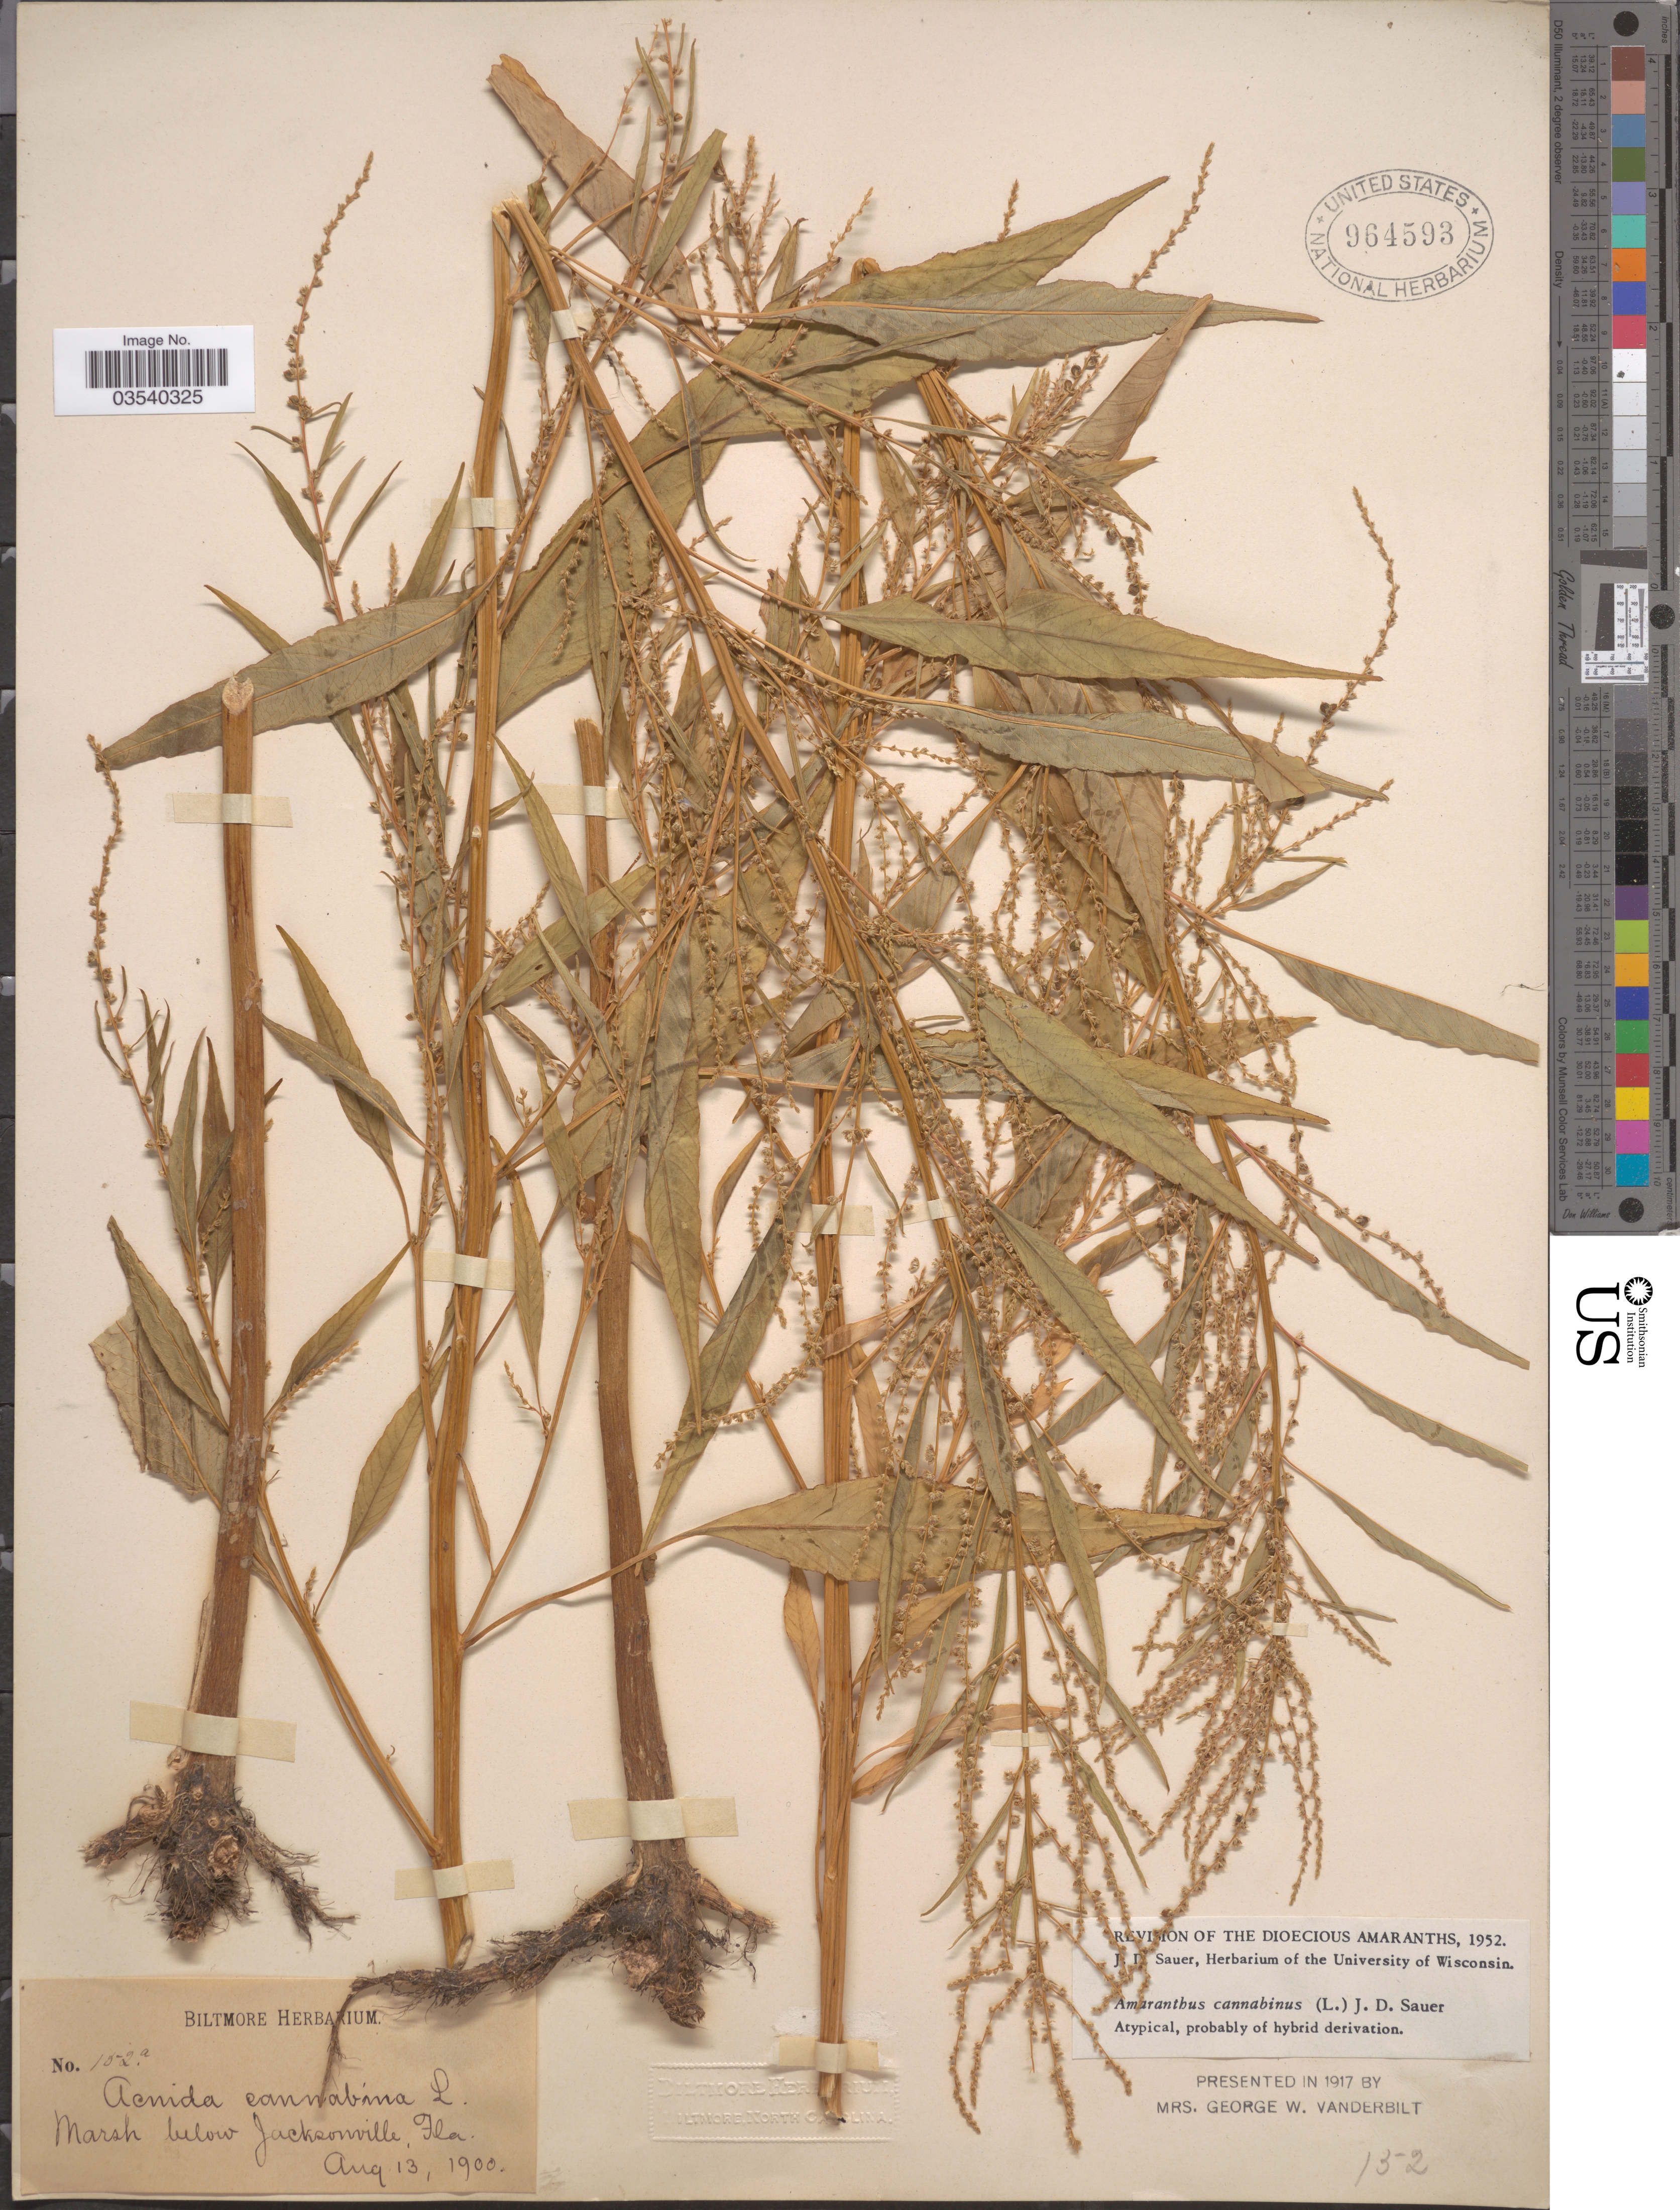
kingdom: Plantae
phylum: Tracheophyta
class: Magnoliopsida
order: Caryophyllales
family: Amaranthaceae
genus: Amaranthus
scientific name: Amaranthus cannabinus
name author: (L.) E.G. F. Sauer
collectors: ex herb. Biltmore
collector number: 152a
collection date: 1900-08-13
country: United States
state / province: Florida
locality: Marsh below Jacksonville.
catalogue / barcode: US 964593